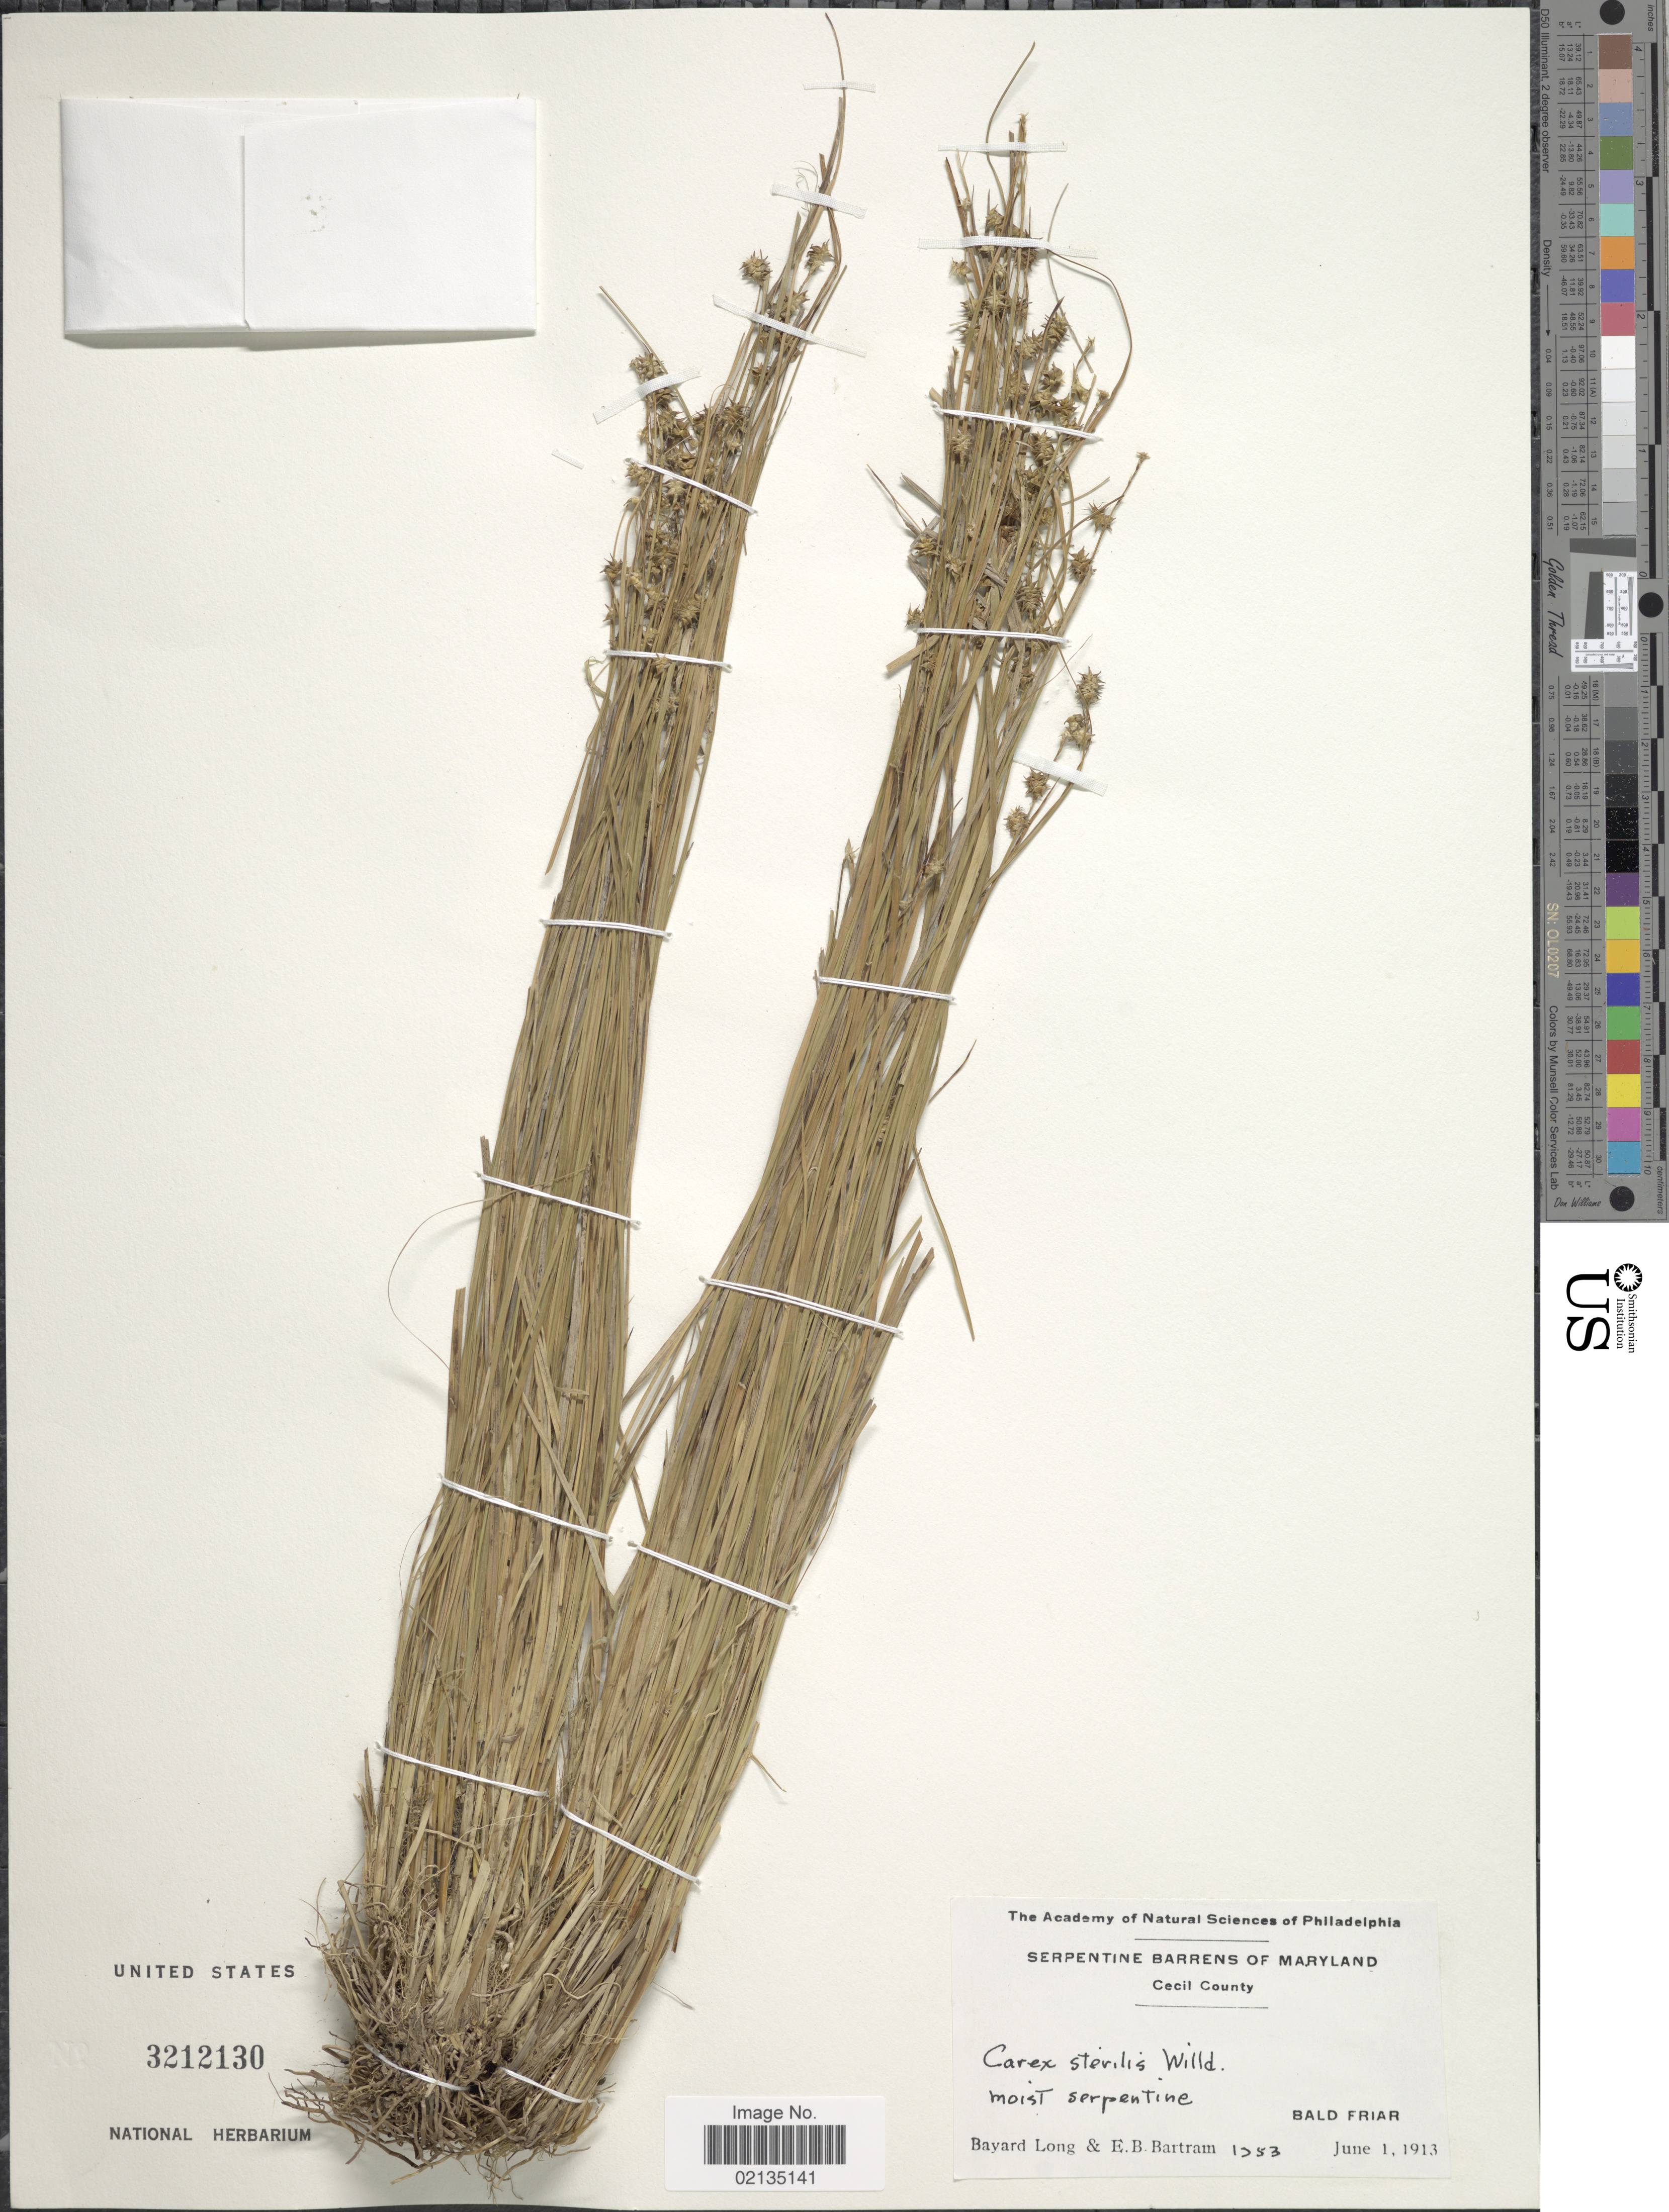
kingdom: Plantae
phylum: Tracheophyta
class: Liliopsida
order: Poales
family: Cyperaceae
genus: Carex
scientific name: Carex sterilis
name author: Willd.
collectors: B. Long & E. B. Bartram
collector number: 1353*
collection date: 1913-06-01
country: United States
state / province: Maryland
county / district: Cecil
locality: Serpentine Barrens of Maryland, Cecil County.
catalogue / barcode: US 321230